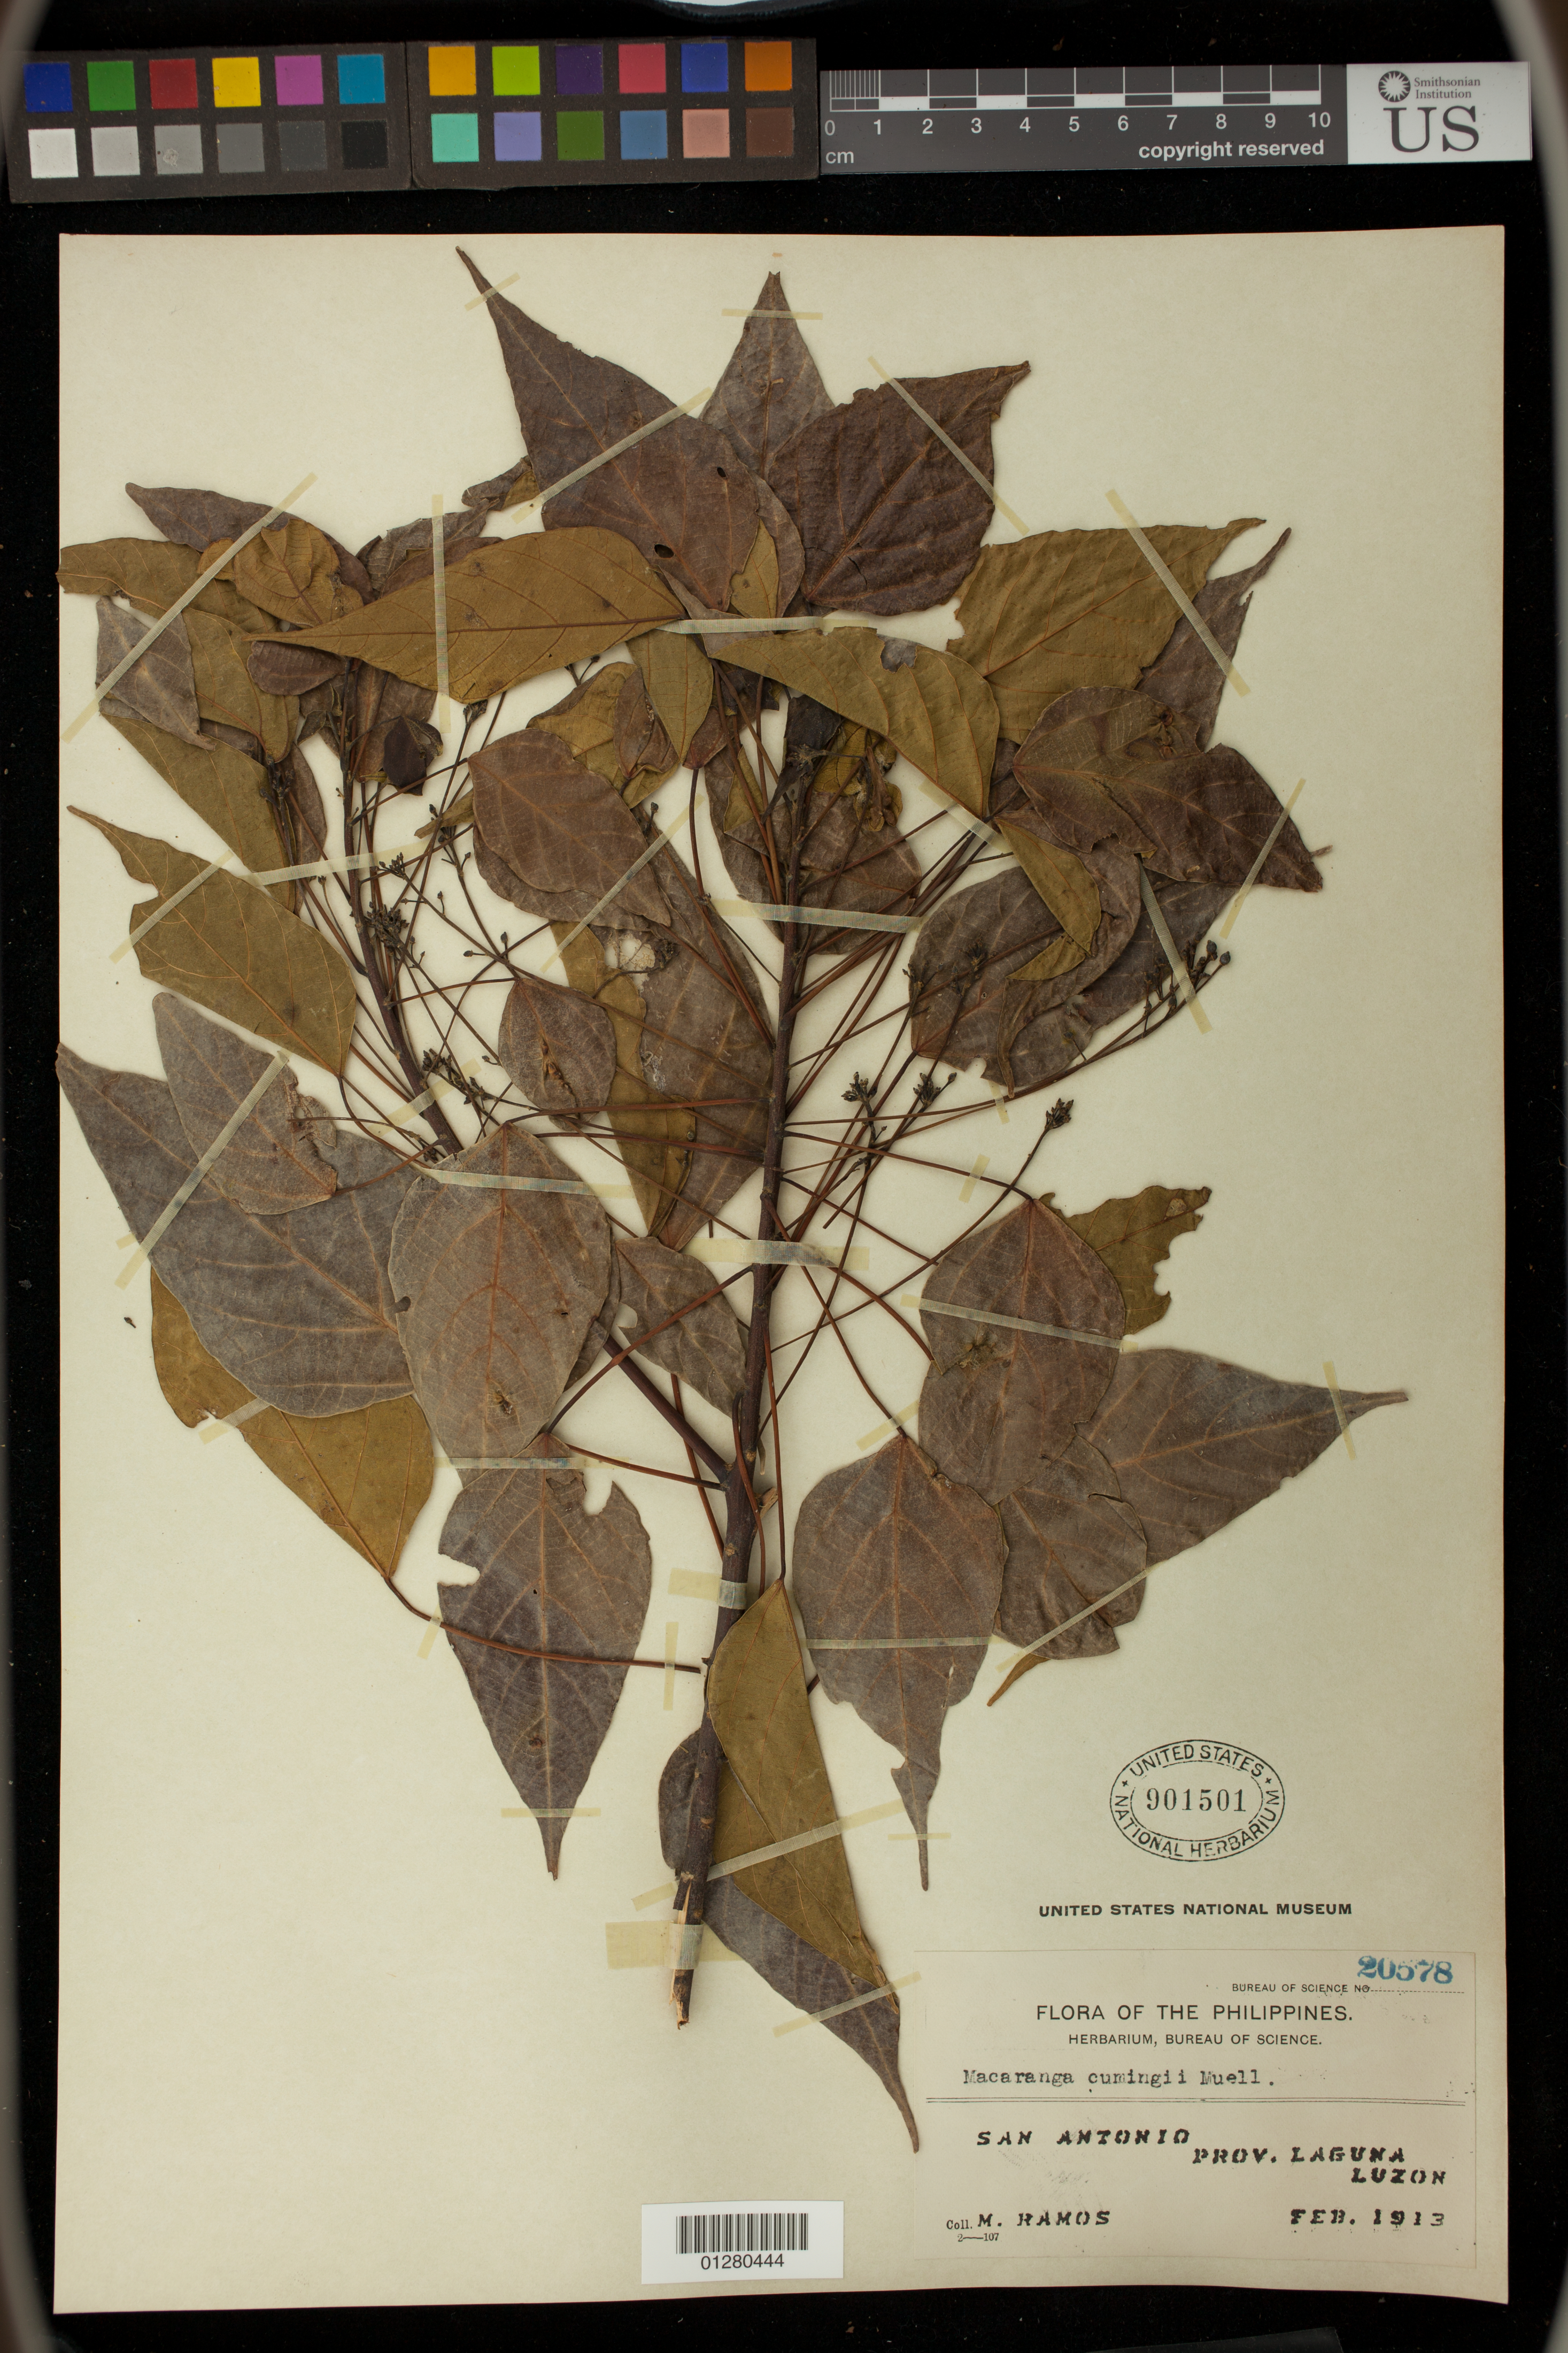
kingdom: Plantae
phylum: Tracheophyta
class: Magnoliopsida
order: Malpighiales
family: Euphorbiaceae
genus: Macaranga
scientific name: Macaranga cumingii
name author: Müll. Arg.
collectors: M. Ramos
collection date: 1913-02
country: Philippines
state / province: Calabarzon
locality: San Antonio,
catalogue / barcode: US 901501